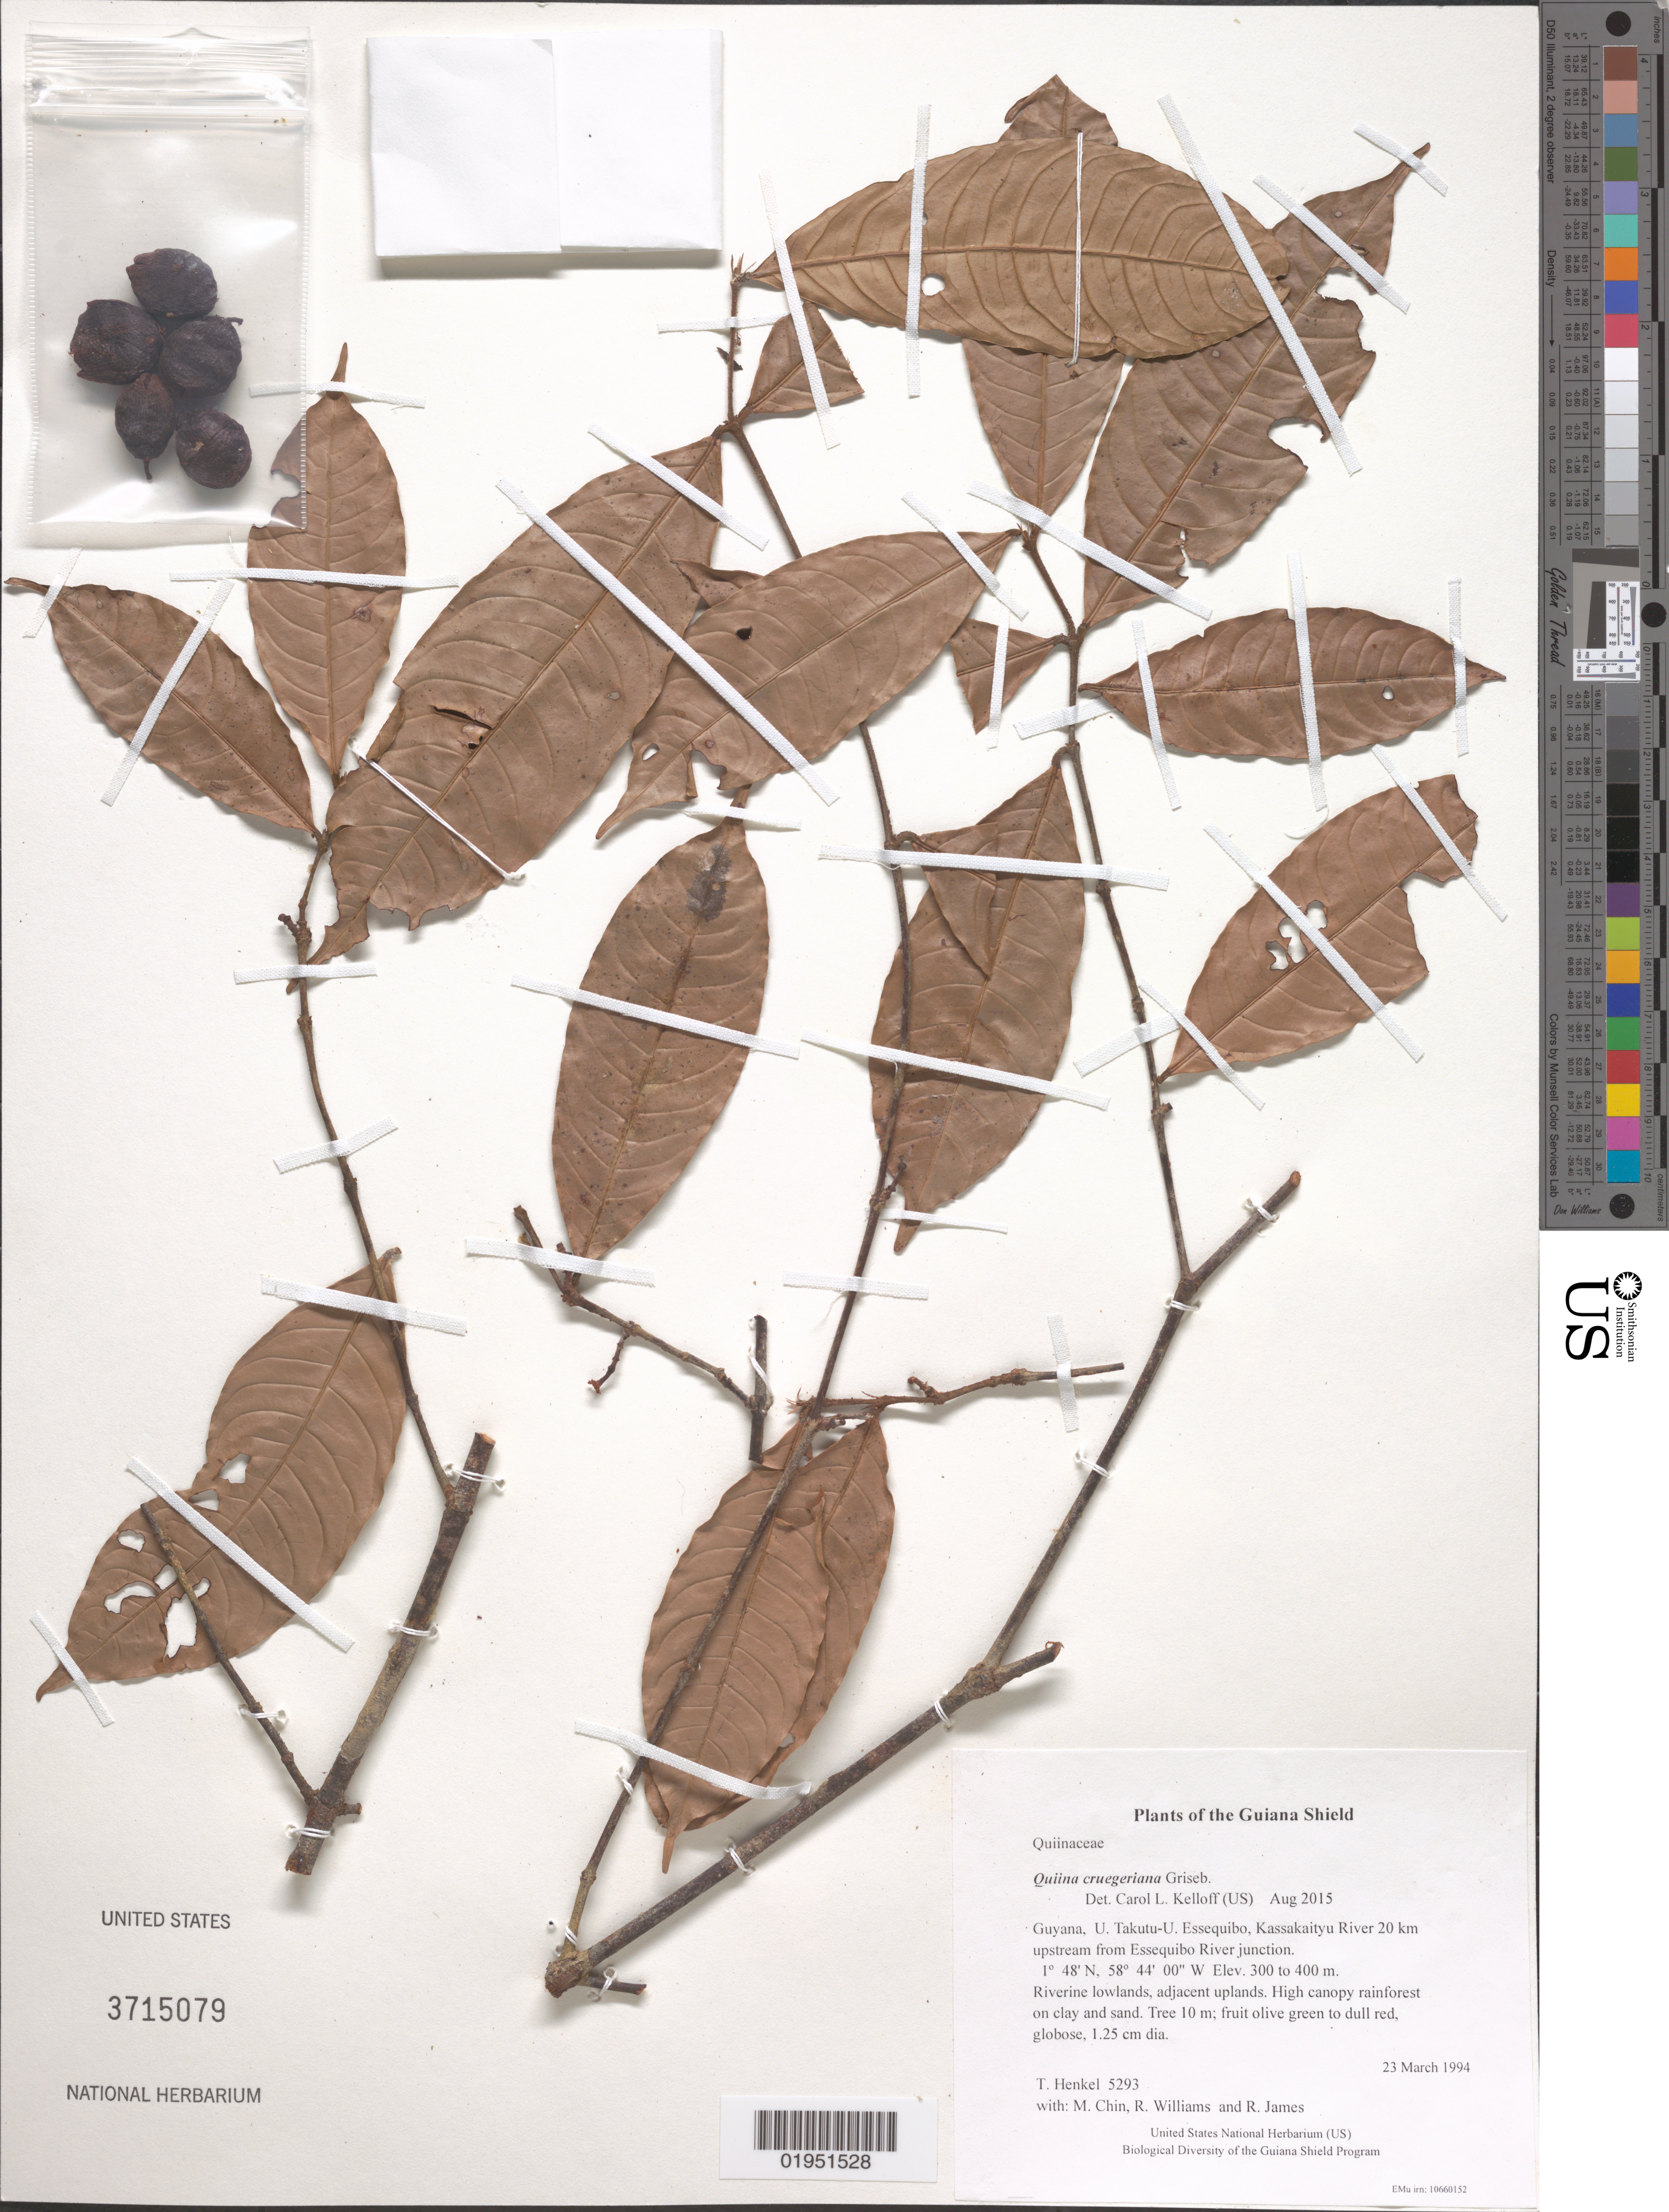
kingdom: Plantae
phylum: Tracheophyta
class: Magnoliopsida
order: Malpighiales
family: Quiinaceae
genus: Quiina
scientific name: Quiina cruegeriana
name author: Griseb.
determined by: Kelloff, Carol L., (US), Smithsonian Institution - National Museum of Natural History (UNITED STATES)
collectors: T. Henkel, M. Chin, R. Williams & R. James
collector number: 5293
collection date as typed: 23 March 1994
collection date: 1994-03-23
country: Guyana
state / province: U. Takutu-U. Essequibo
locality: Kassakaityu River 20 km upstream from Essequibo River junction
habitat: Riverine lowlands, adjacent uplands. High canopy rainforest on clay and sand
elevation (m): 300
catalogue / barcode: US 3715079